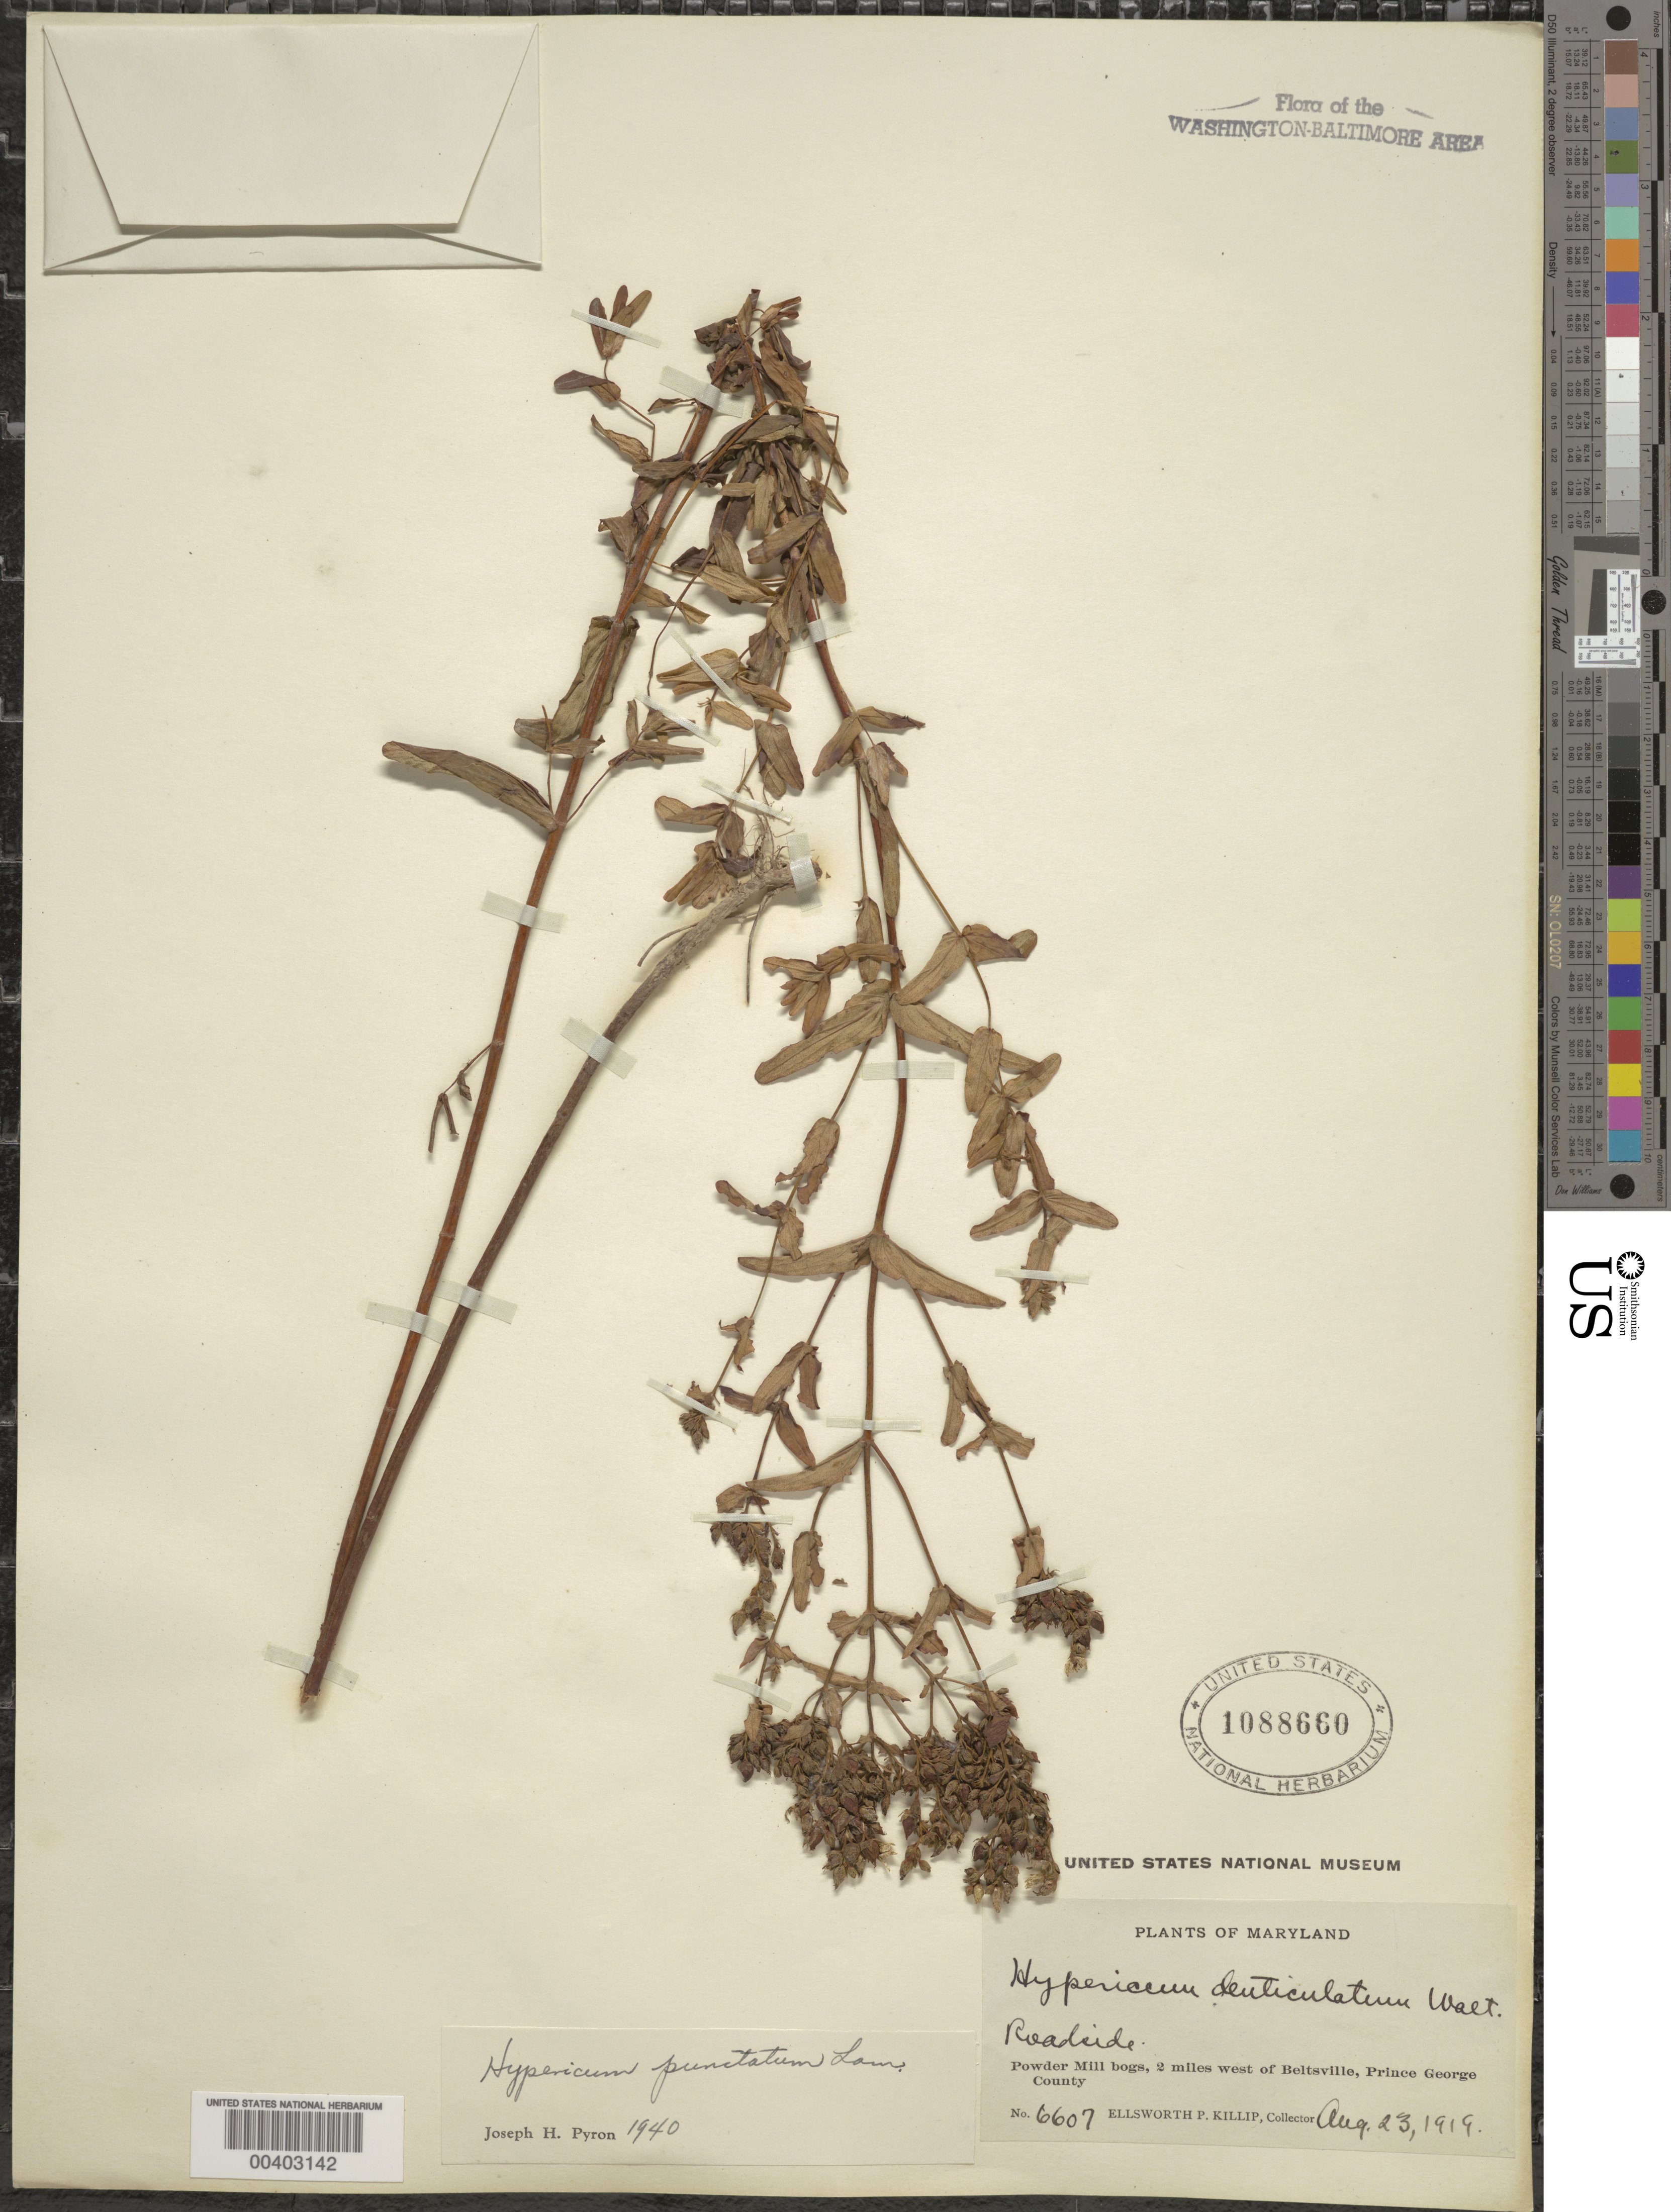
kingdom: Plantae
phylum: Tracheophyta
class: Magnoliopsida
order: Malpighiales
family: Hypericaceae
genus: Hypericum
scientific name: Hypericum punctatum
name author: Lam.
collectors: E. P. Killip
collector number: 6607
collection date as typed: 23 Aug 1919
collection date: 1919-08-23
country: United States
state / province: Maryland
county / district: Prince George's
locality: Powdermill Bog, west of Beltsville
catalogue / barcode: US 1088660